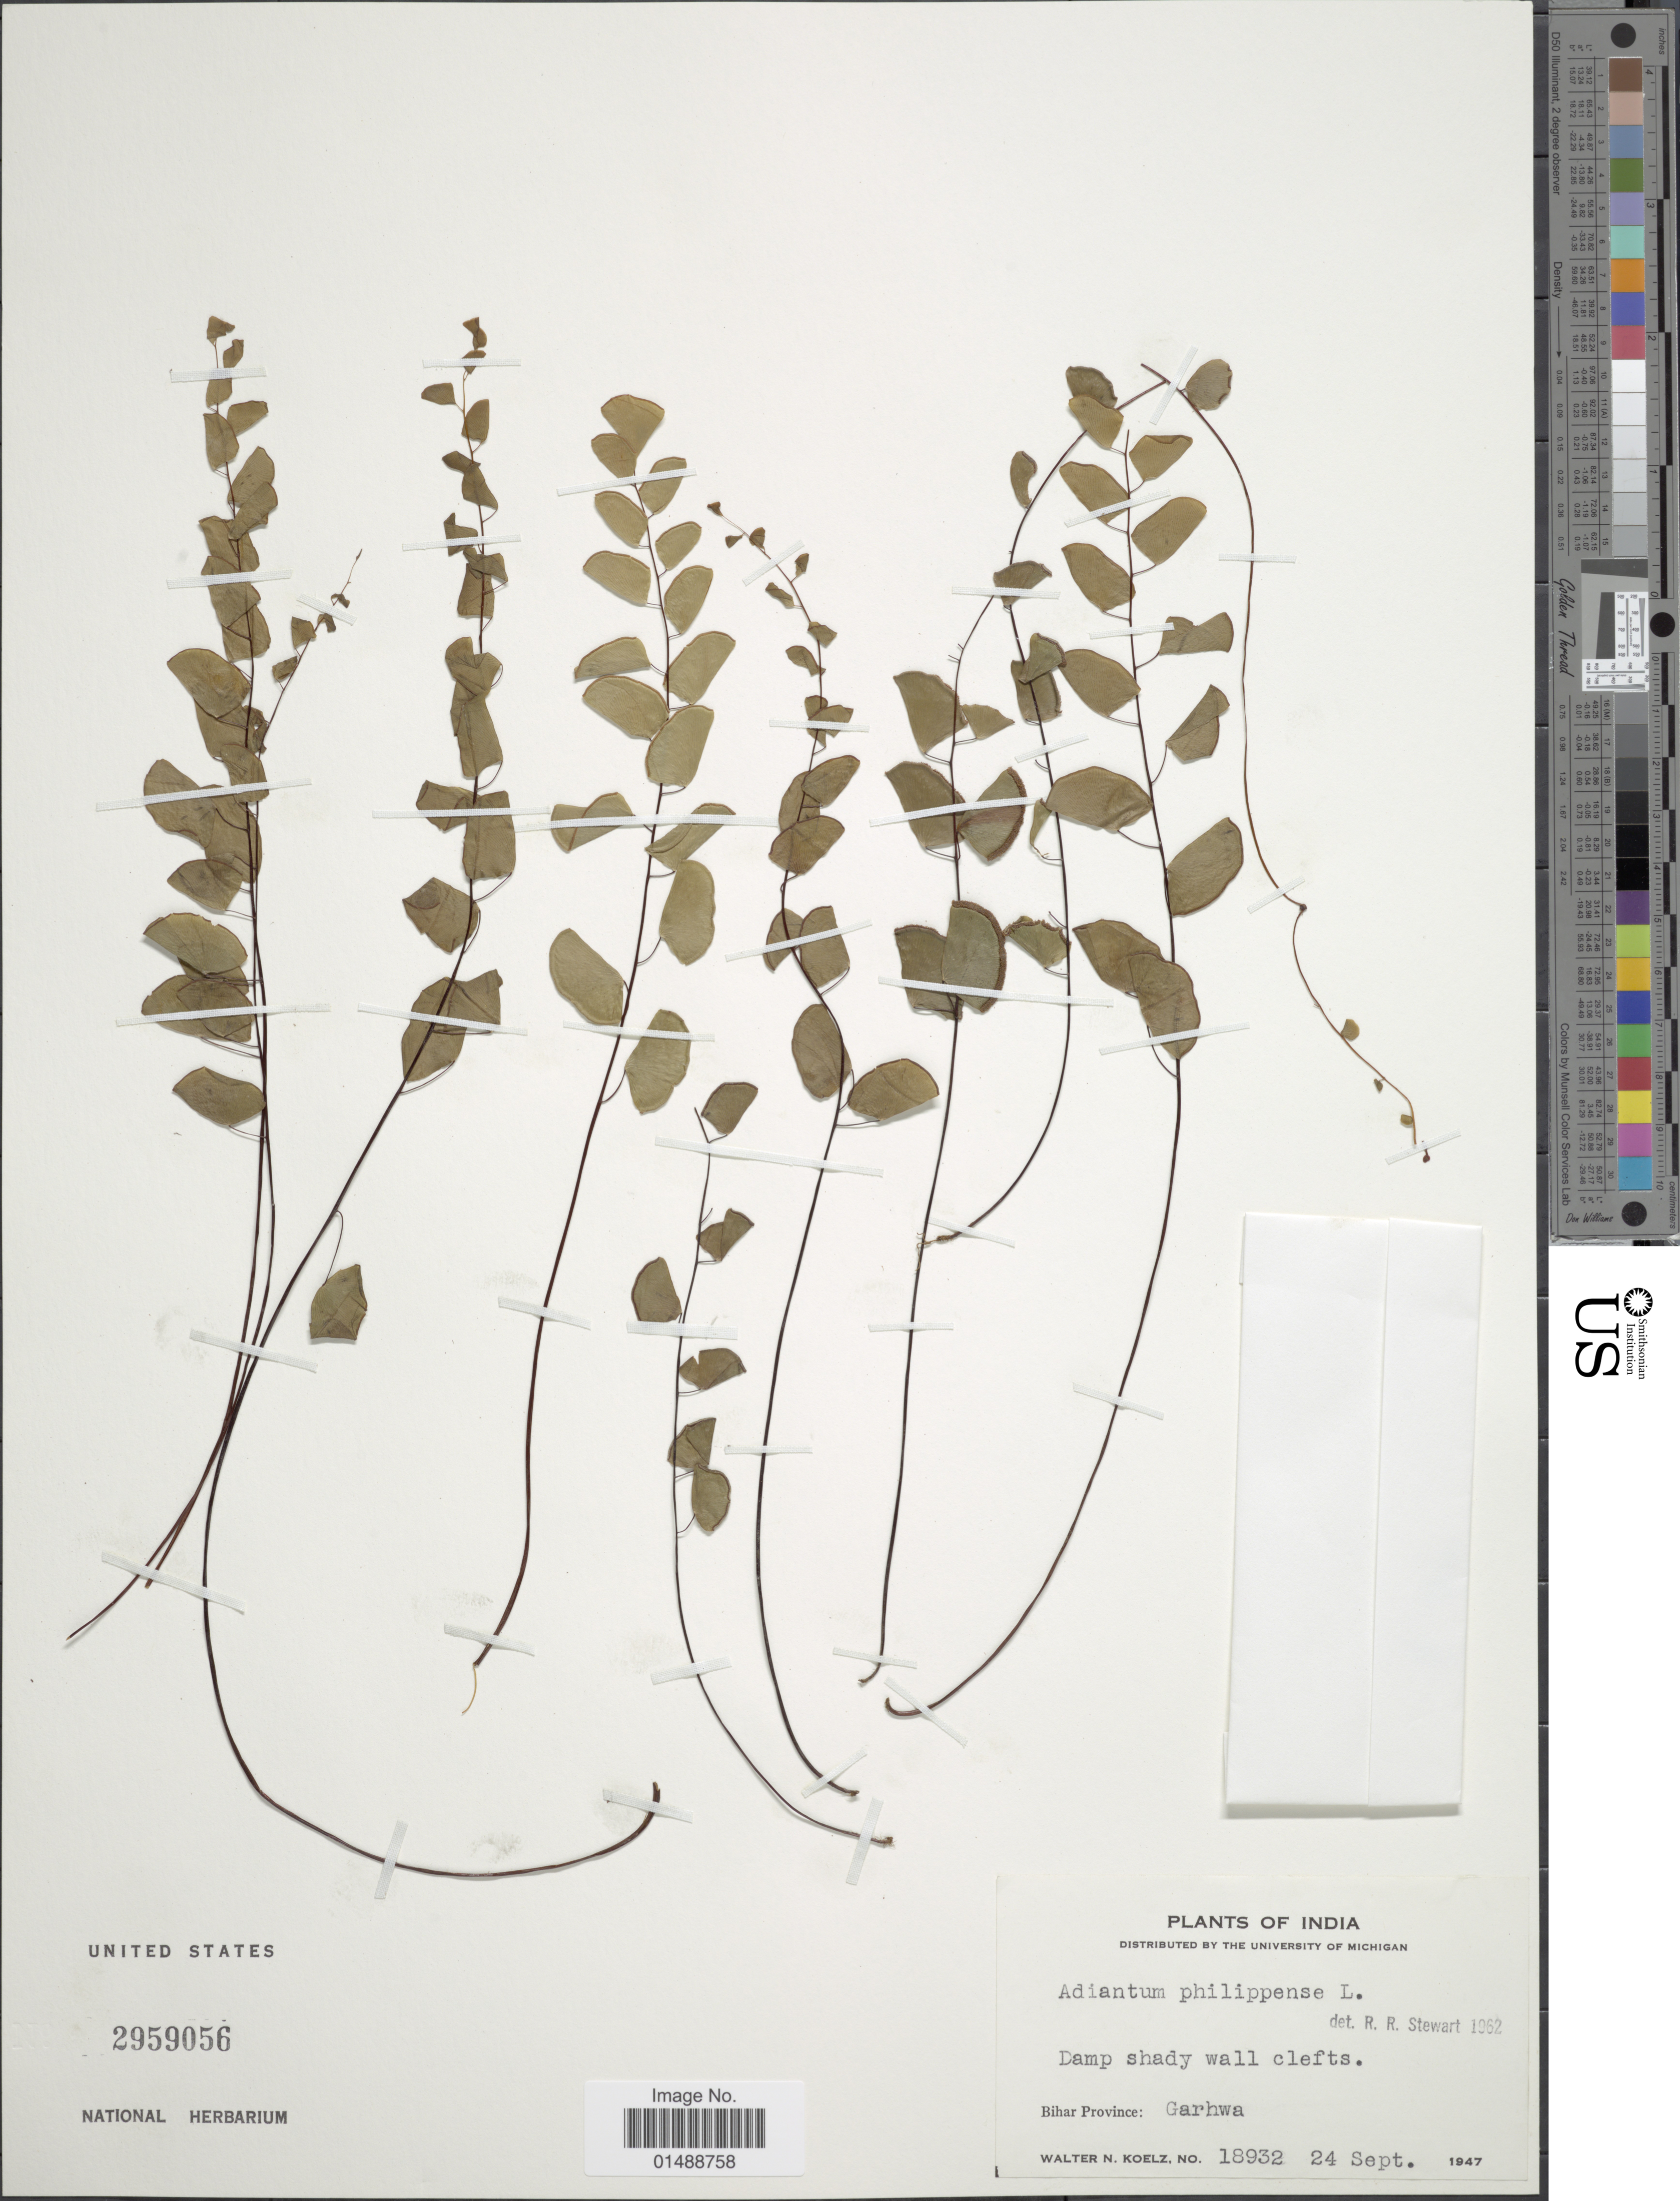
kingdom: Plantae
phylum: Tracheophyta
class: Polypodiopsida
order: Polypodiales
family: Pteridaceae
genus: Adiantum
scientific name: Adiantum philippense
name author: L.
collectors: W. N. Koelz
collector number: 18932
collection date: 1947-09-24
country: India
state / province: Bihar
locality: India, Bihar Province: Garhwa,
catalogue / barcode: US 2959056